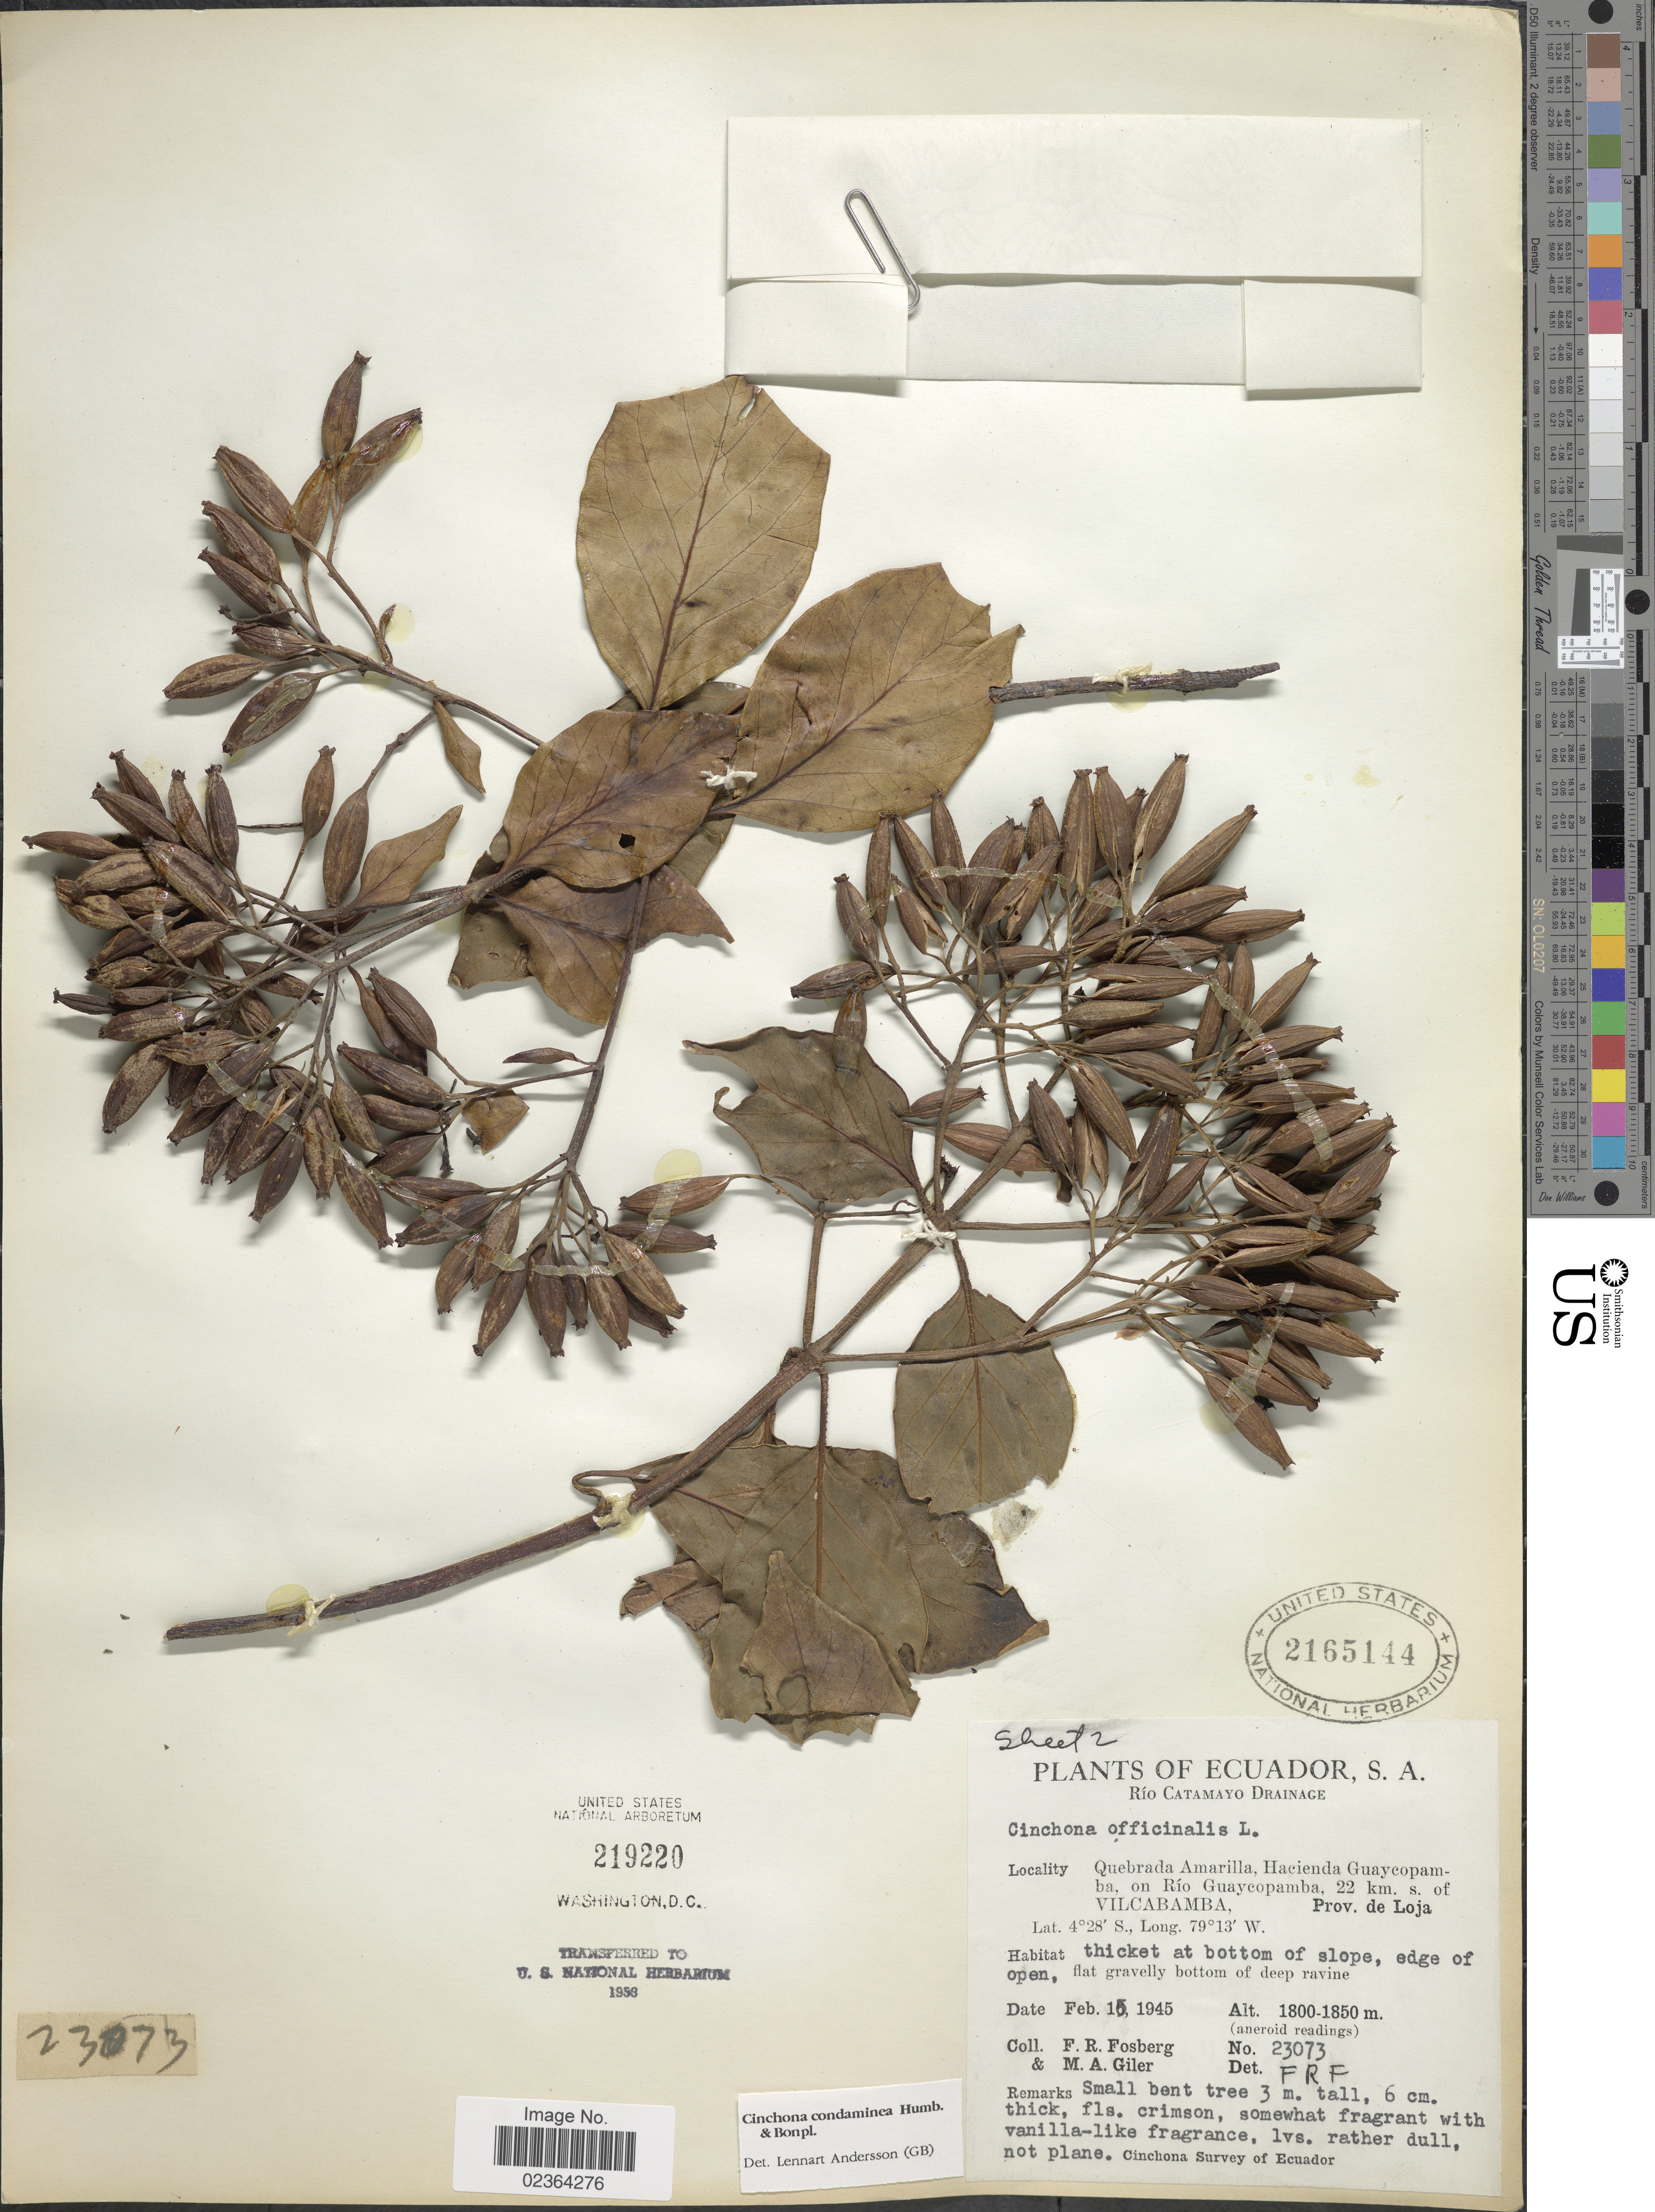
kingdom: Plantae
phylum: Tracheophyta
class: Magnoliopsida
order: Gentianales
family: Rubiaceae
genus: Cinchona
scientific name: Cinchona condaminea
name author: Humb. & Bonpl.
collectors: F. R. Fosberg & M. Giler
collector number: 23073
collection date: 1945-02-15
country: Ecuador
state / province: Loja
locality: Rio Catamayo Drainage, Quebrada Amarilla, Hacienda Guaycopamba, on Rio Guaycopamba, 22 km. s. of Vilcabamba, Prov.de Loja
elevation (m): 1800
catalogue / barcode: US 219220